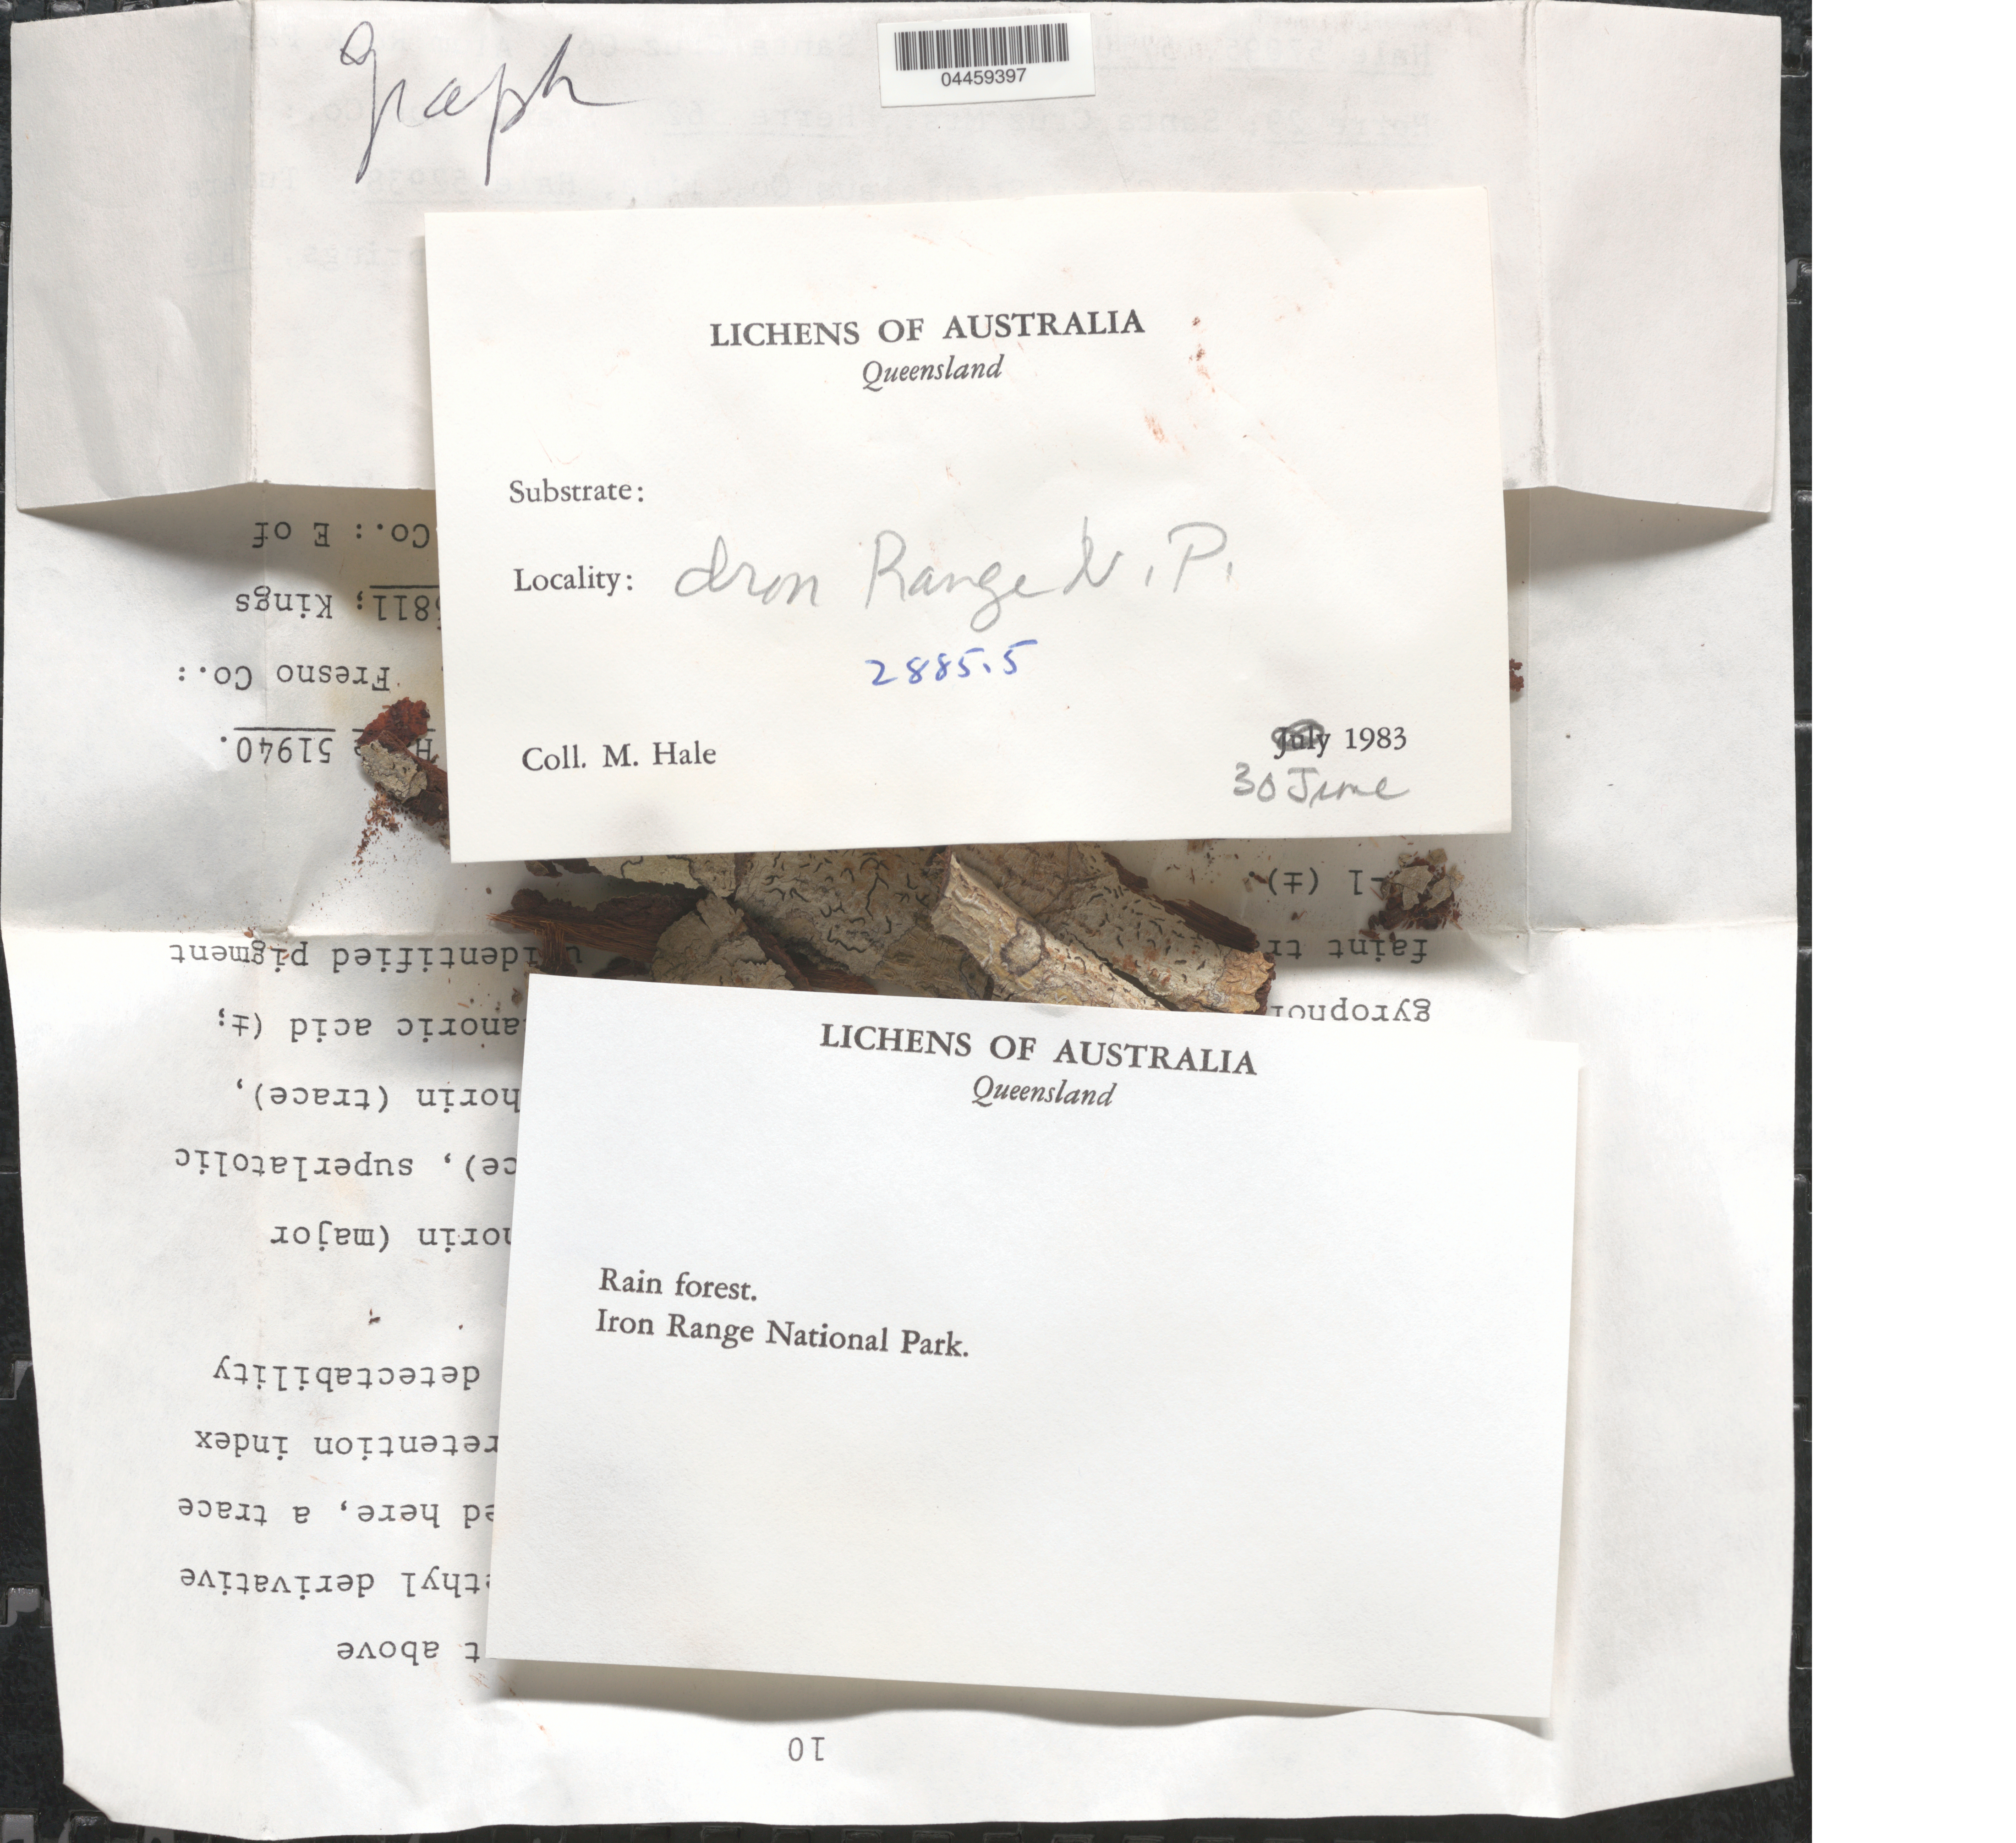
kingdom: Fungi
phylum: Ascomycota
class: Lecanoromycetes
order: Ostropales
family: Graphidaceae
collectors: M. Hale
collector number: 28855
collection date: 1983-06-30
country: Australia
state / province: Queensland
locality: Iron Range National Park.